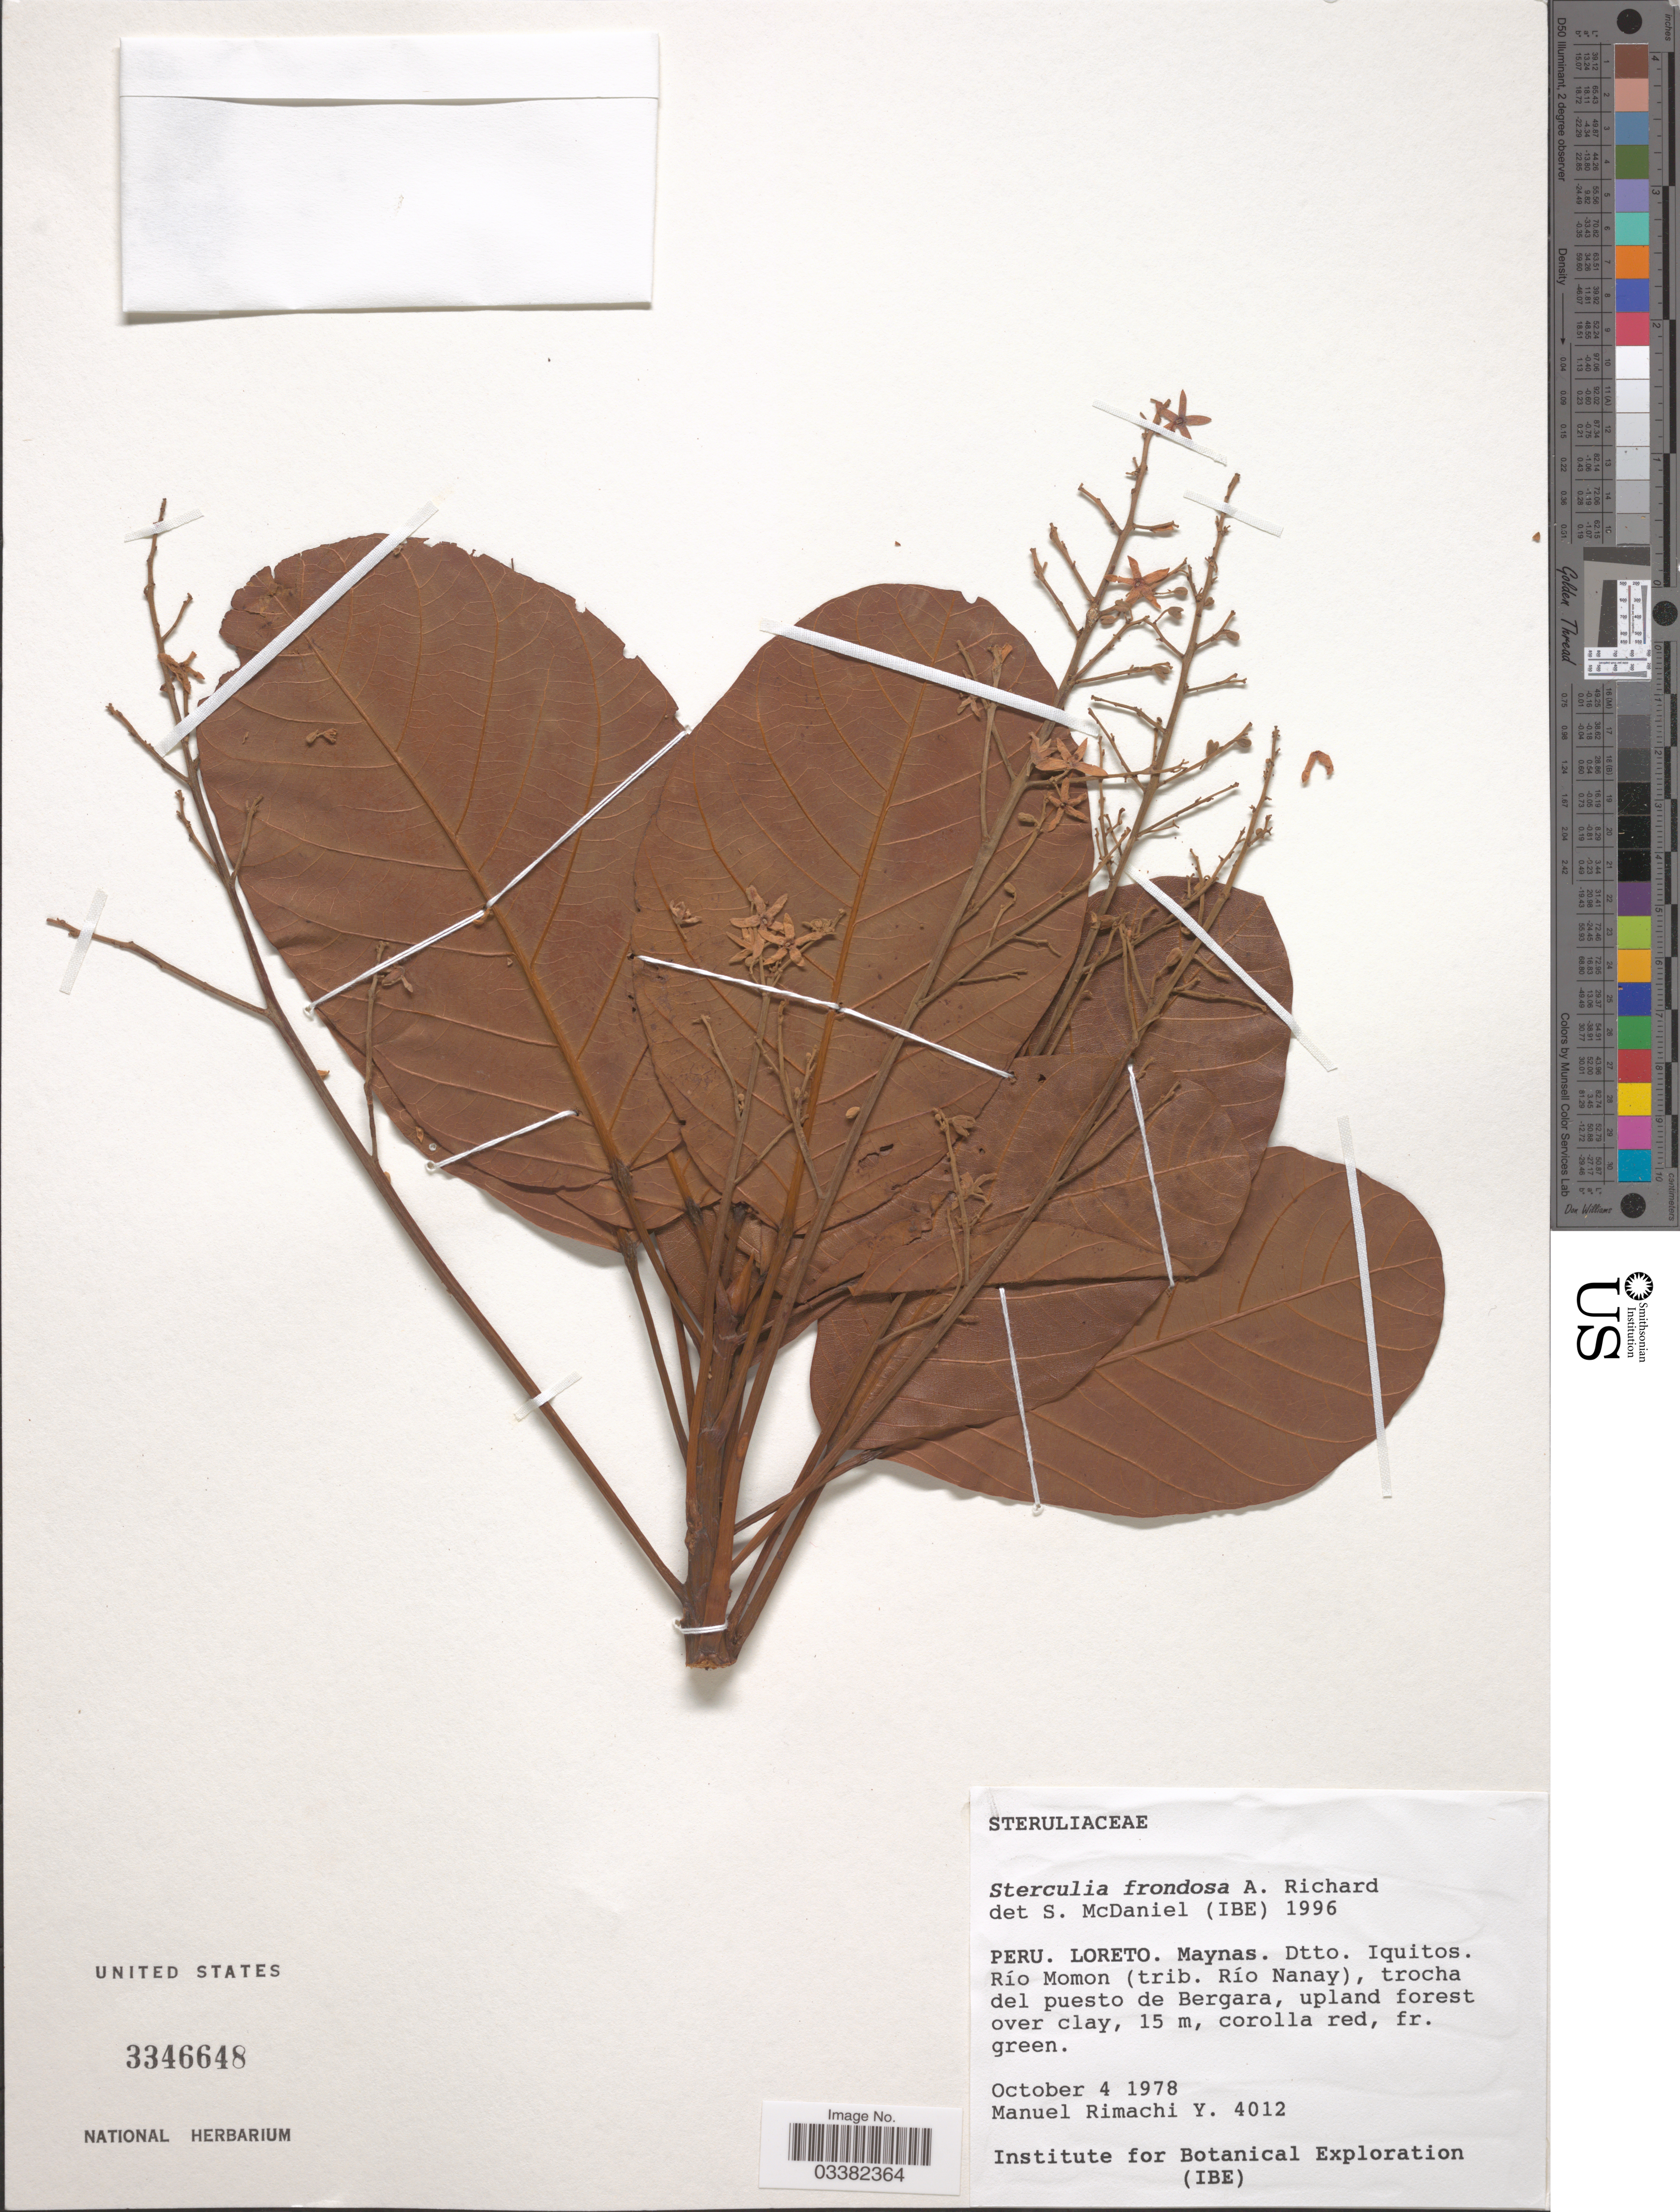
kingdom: Plantae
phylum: Tracheophyta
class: Magnoliopsida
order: Malvales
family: Malvaceae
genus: Sterculia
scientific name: Sterculia frondosa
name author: Rich.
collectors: M. Rimachi Y.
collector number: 4012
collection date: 1978-10-04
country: Peru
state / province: Loreto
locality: Maynas. Dtto. Iquitos. Río Momon (trib. Río Nanay), trocha del puesto de Bergara.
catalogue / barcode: US 3346648